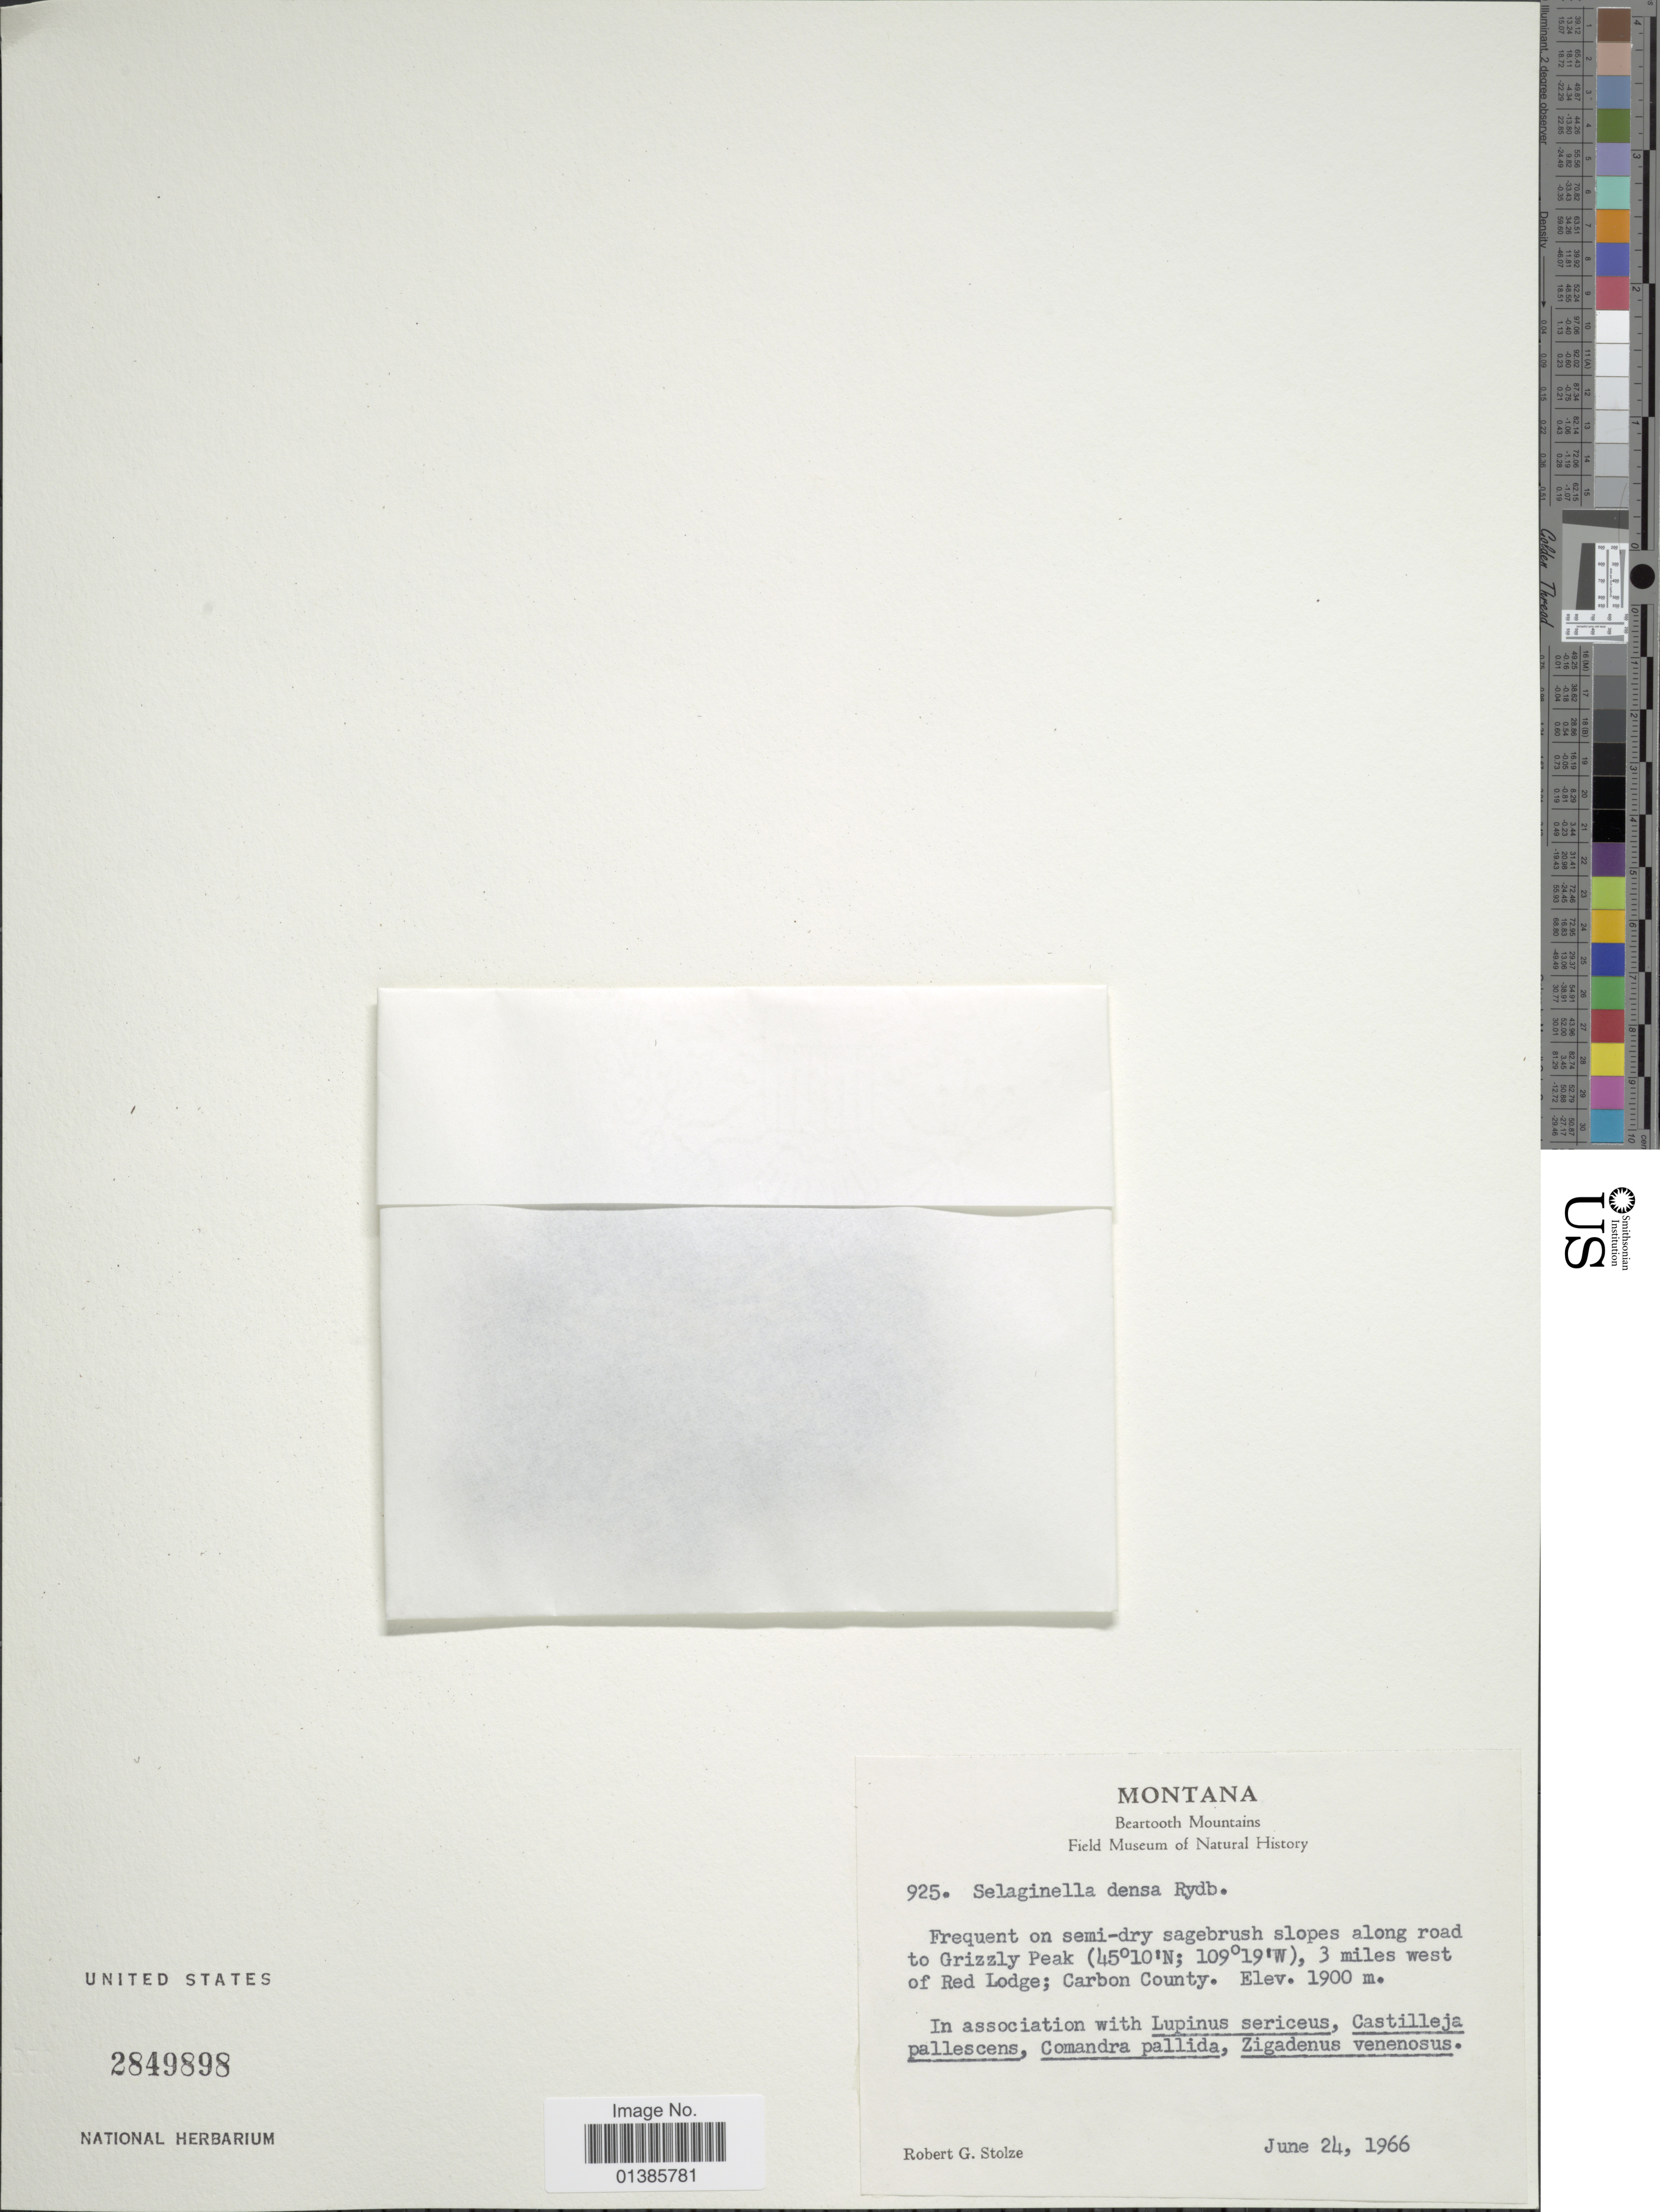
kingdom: Plantae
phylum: Tracheophyta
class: Lycopodiopsida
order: Selaginellales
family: Selaginellaceae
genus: Selaginella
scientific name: Selaginella densa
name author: Rydb.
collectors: R. G. Stolze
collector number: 925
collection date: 1966-06-24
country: United States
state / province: Montana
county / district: Carbon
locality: Frequent on semi-dry sagebrush slopes along road to Grizzly Peak, 3 miles W of Red Lodge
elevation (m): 1900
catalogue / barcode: US 2849898